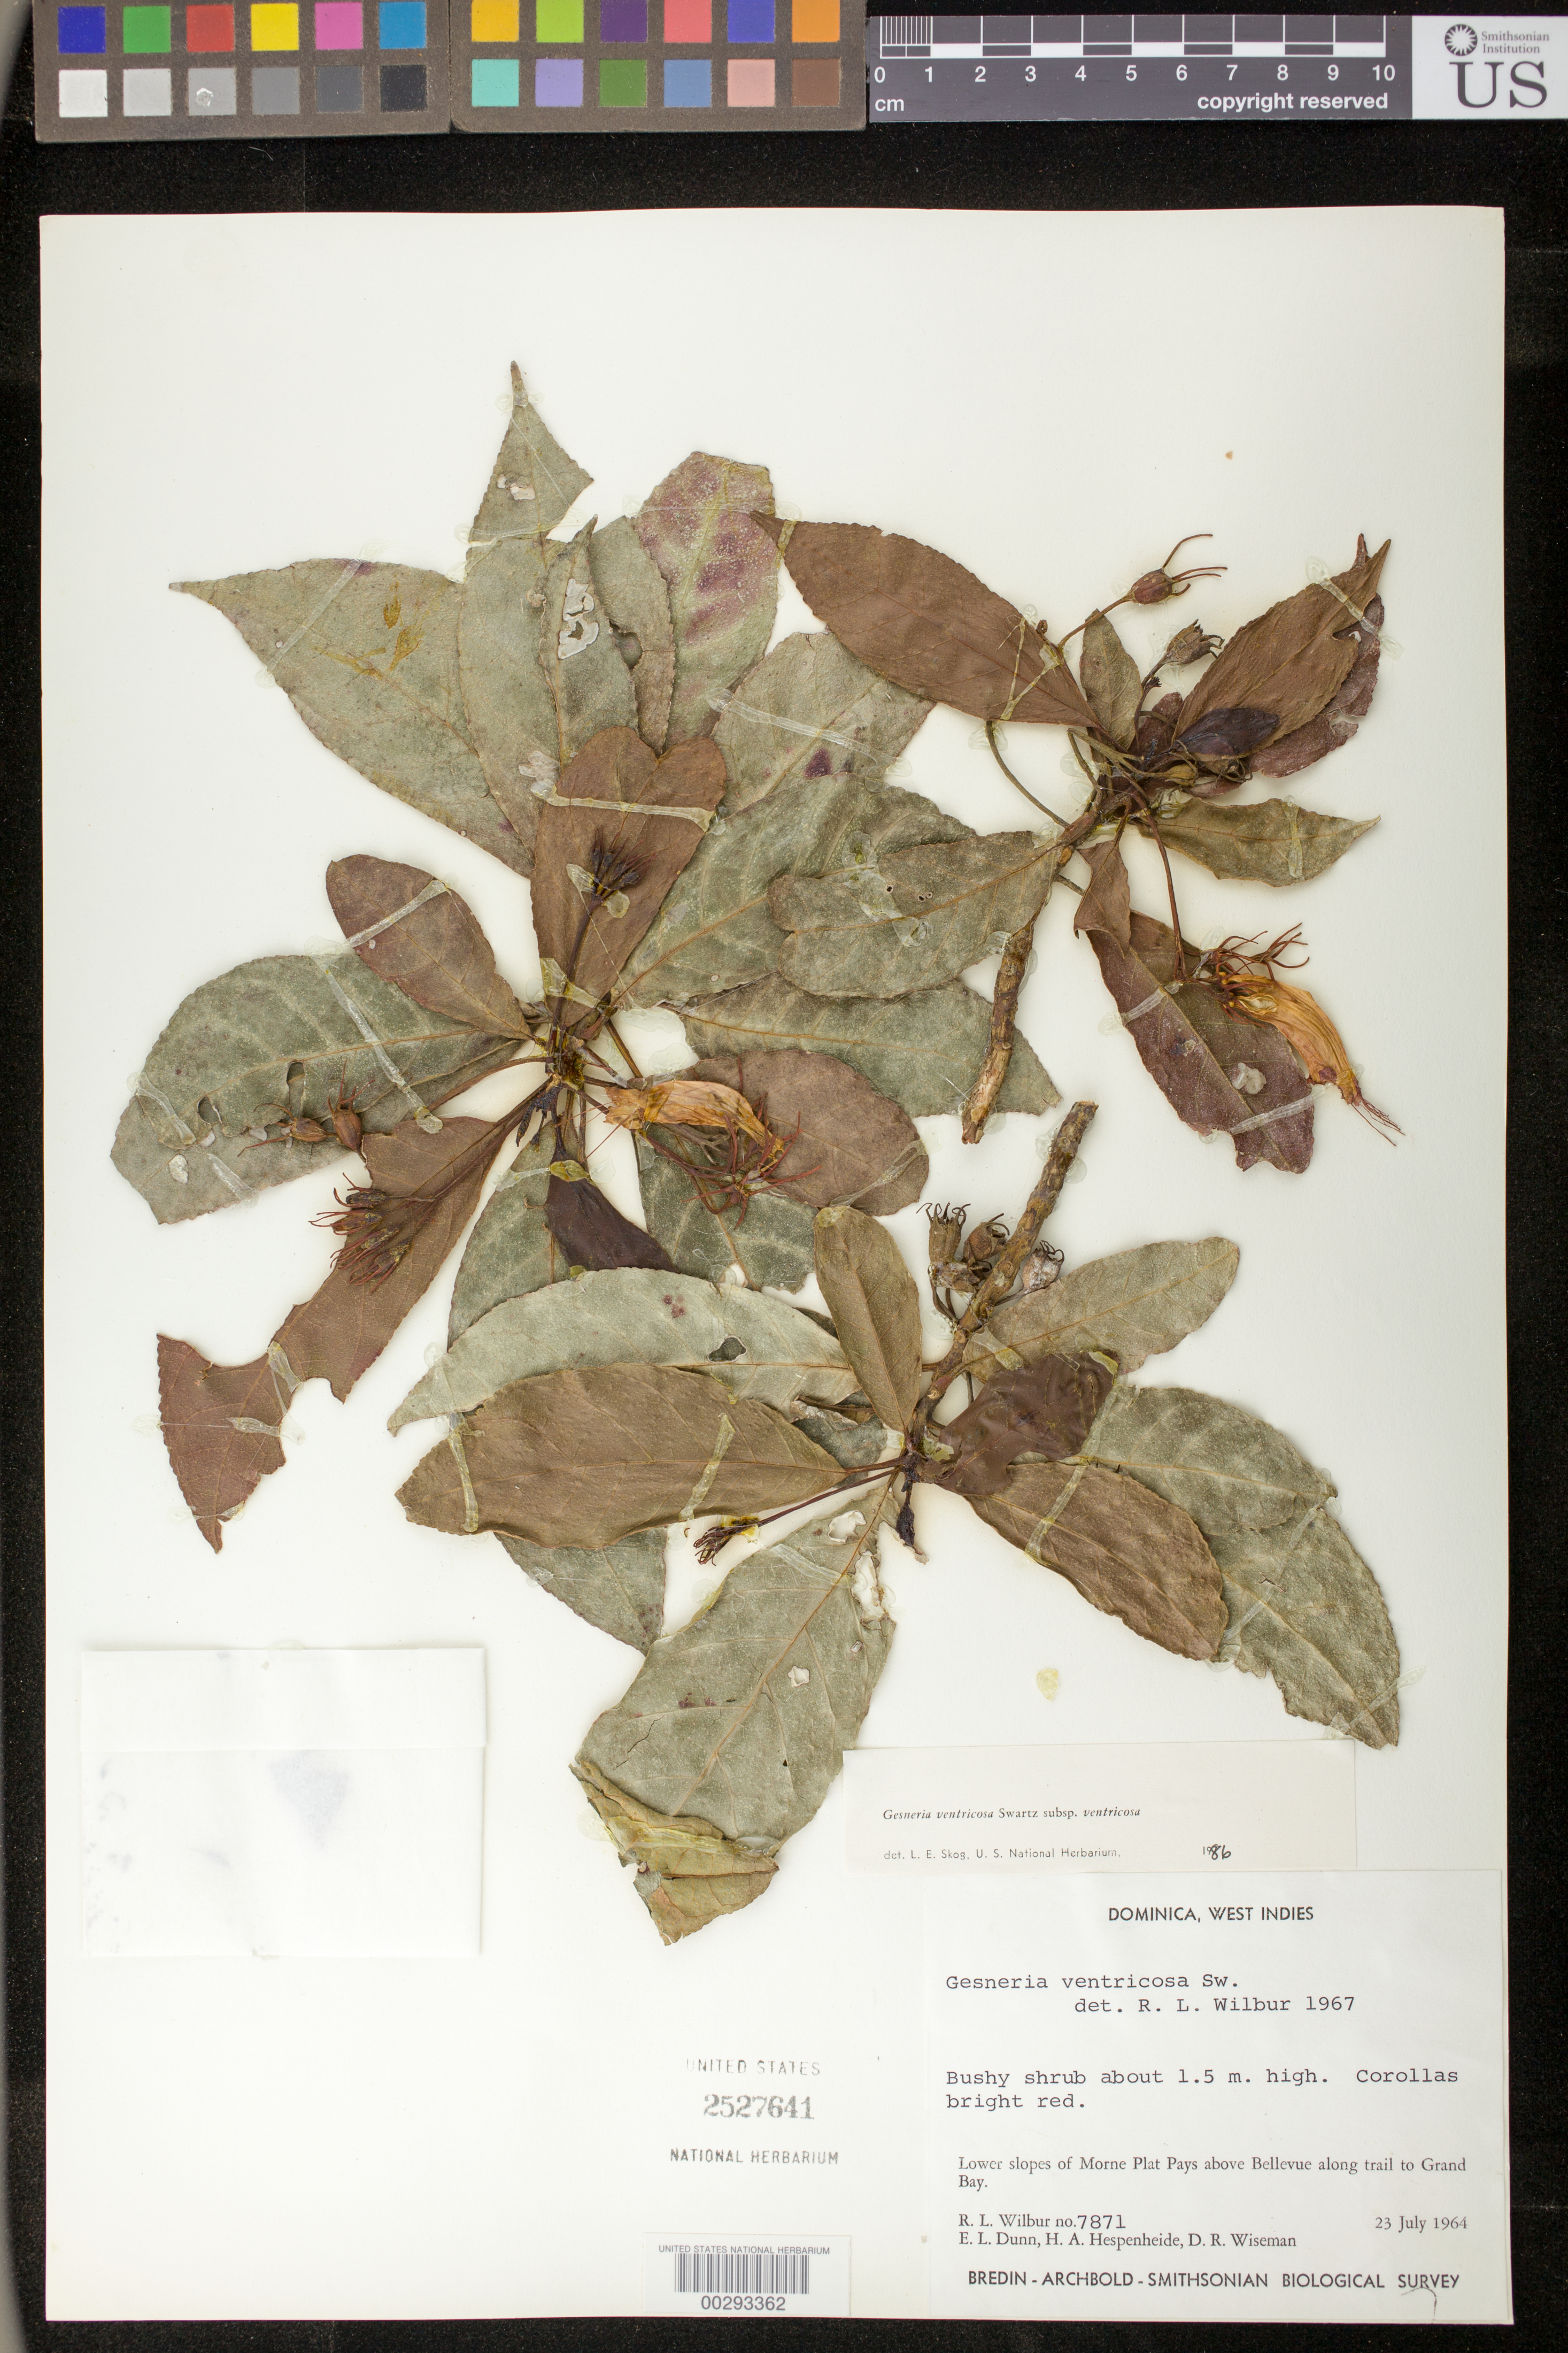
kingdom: Plantae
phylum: Tracheophyta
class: Magnoliopsida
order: Lamiales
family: Gesneriaceae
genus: Gesneria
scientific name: Gesneria ventricosa subsp. ventricosa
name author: Sw.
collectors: R. L. Wilbur, E. Dunn, H. A. Hespenheide & D. R. Wiseman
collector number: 7871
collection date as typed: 23 Jul 1964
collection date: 1964-07-23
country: Dominica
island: Dominica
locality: Lower slopes of Morne Plat Pays above Bellevue, on trail to Grand Bay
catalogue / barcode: US 2527641